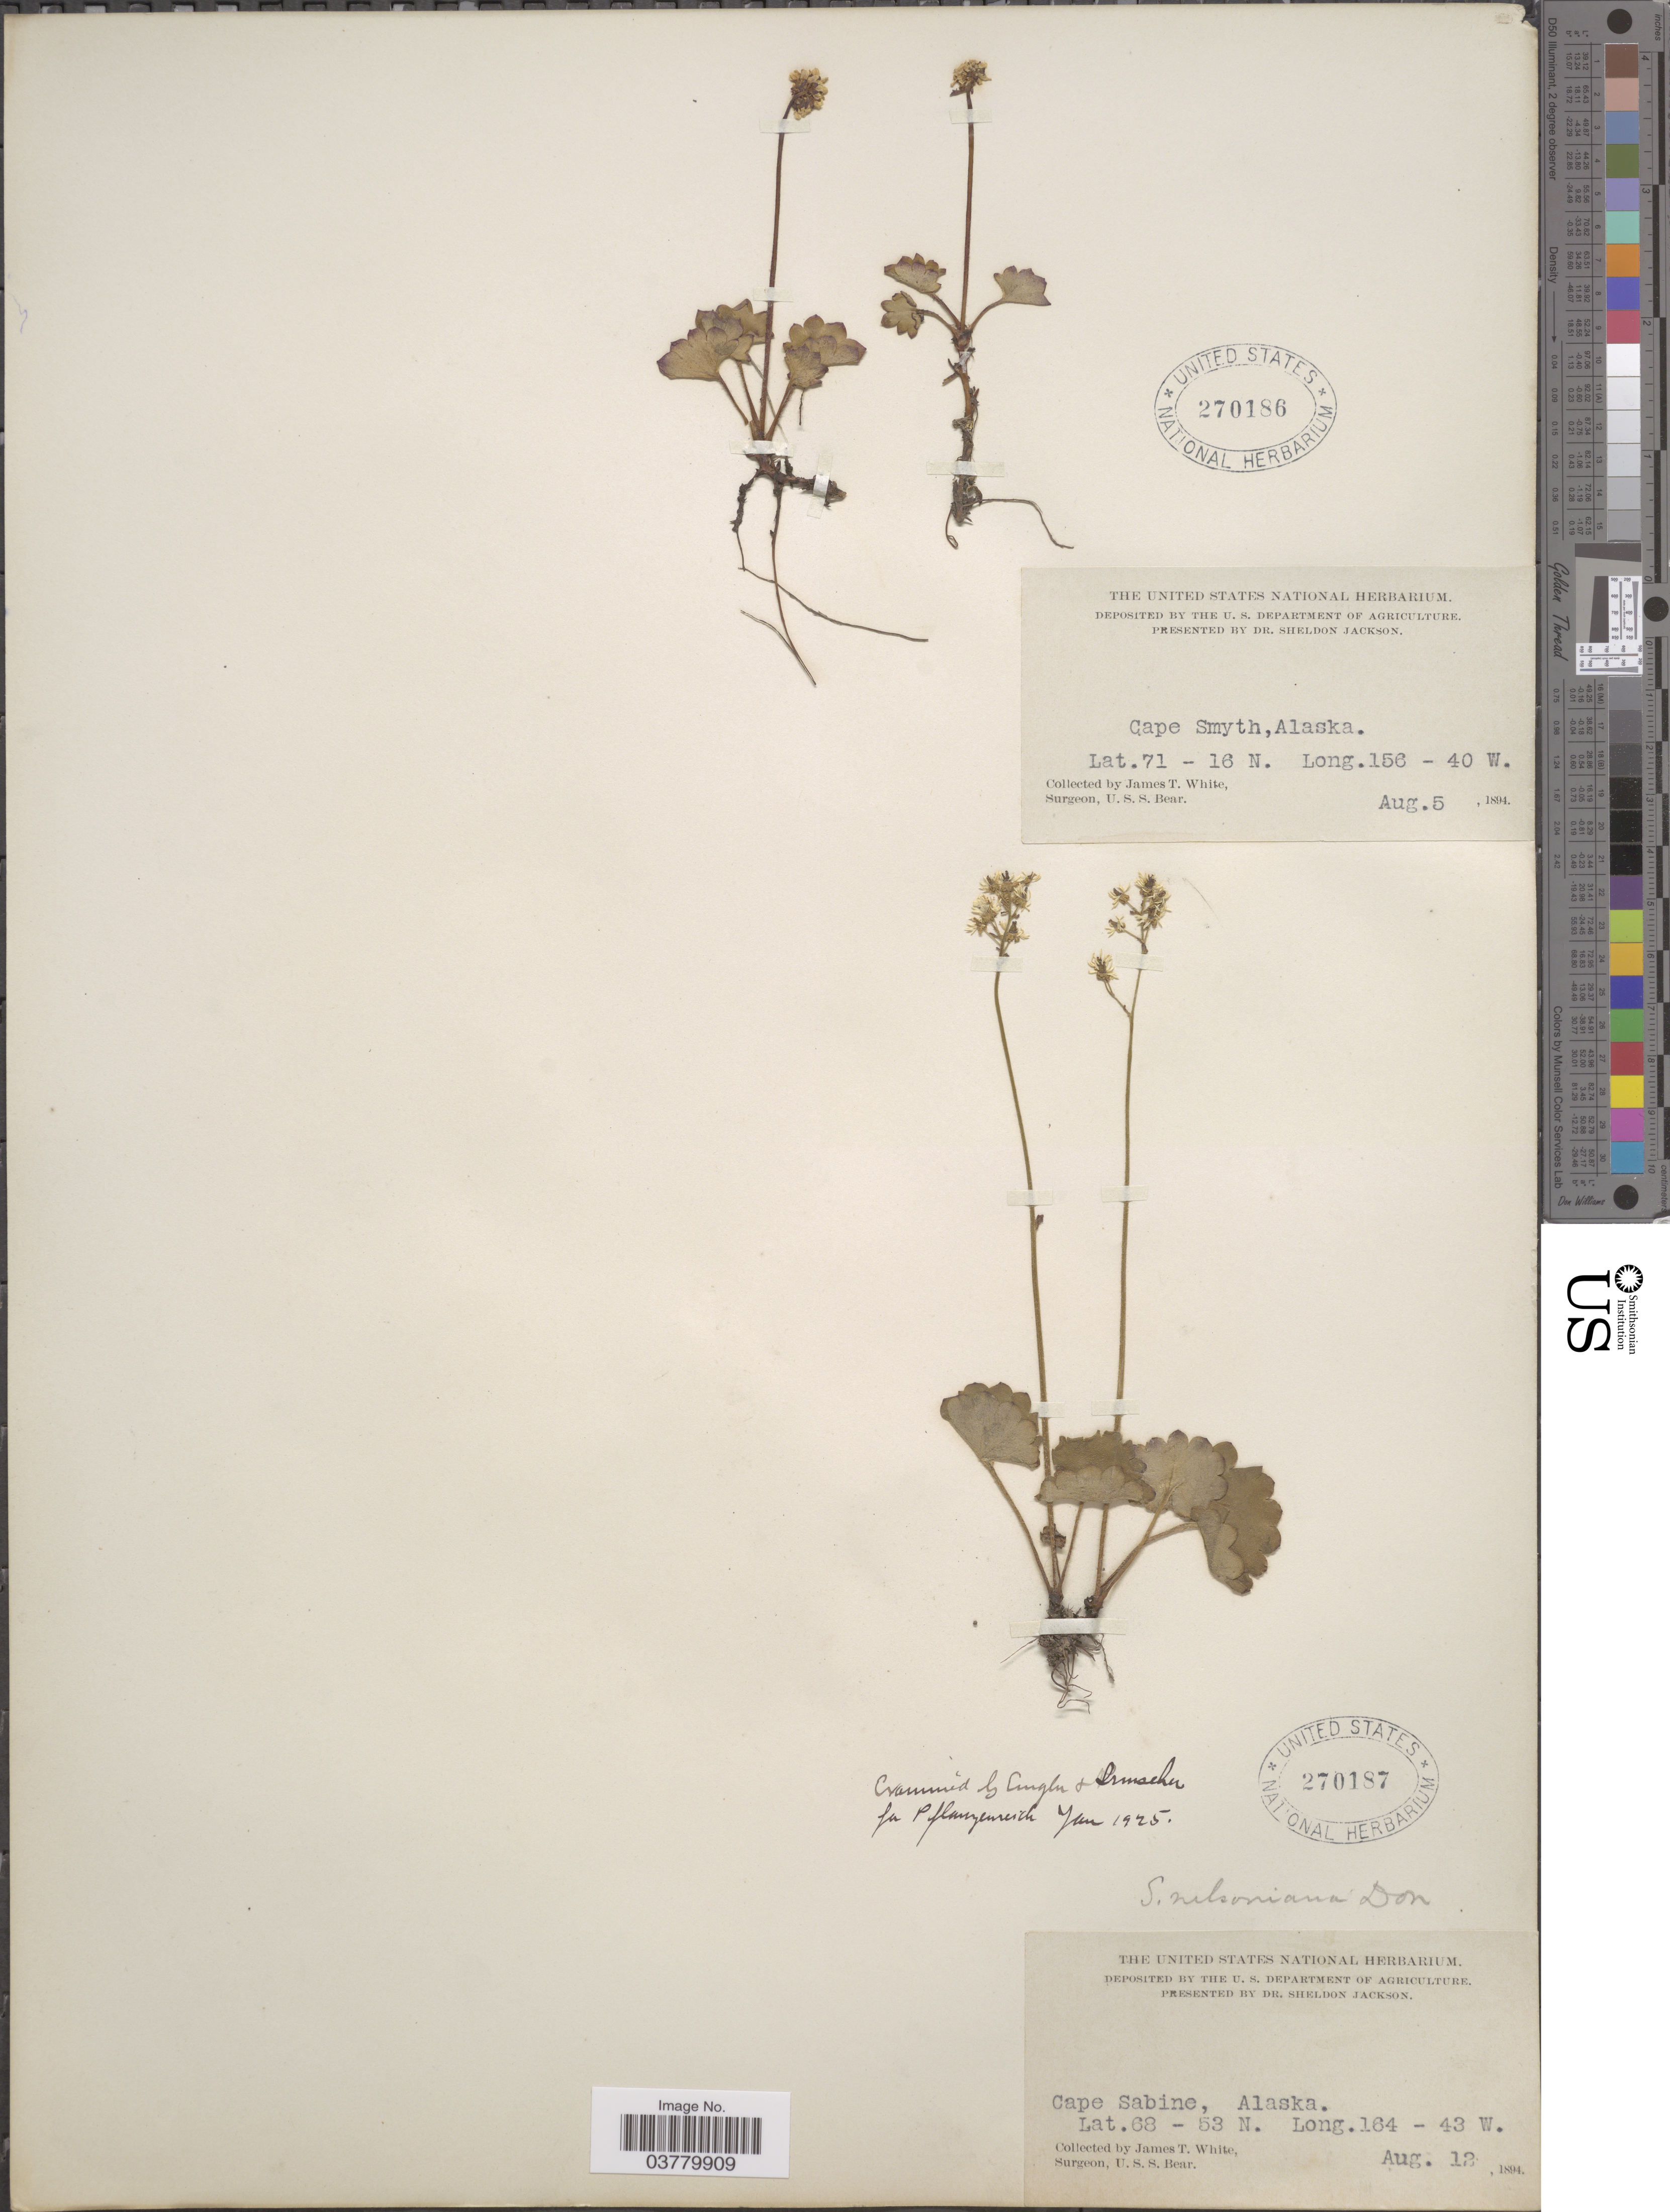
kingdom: Plantae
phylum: Tracheophyta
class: Magnoliopsida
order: Saxifragales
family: Saxifragaceae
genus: Micranthes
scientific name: Micranthes nelsoniana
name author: (D. Don) Small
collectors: J. T. White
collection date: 1894-08-05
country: United States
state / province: Alaska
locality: Cape Smyth.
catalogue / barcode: US 270186